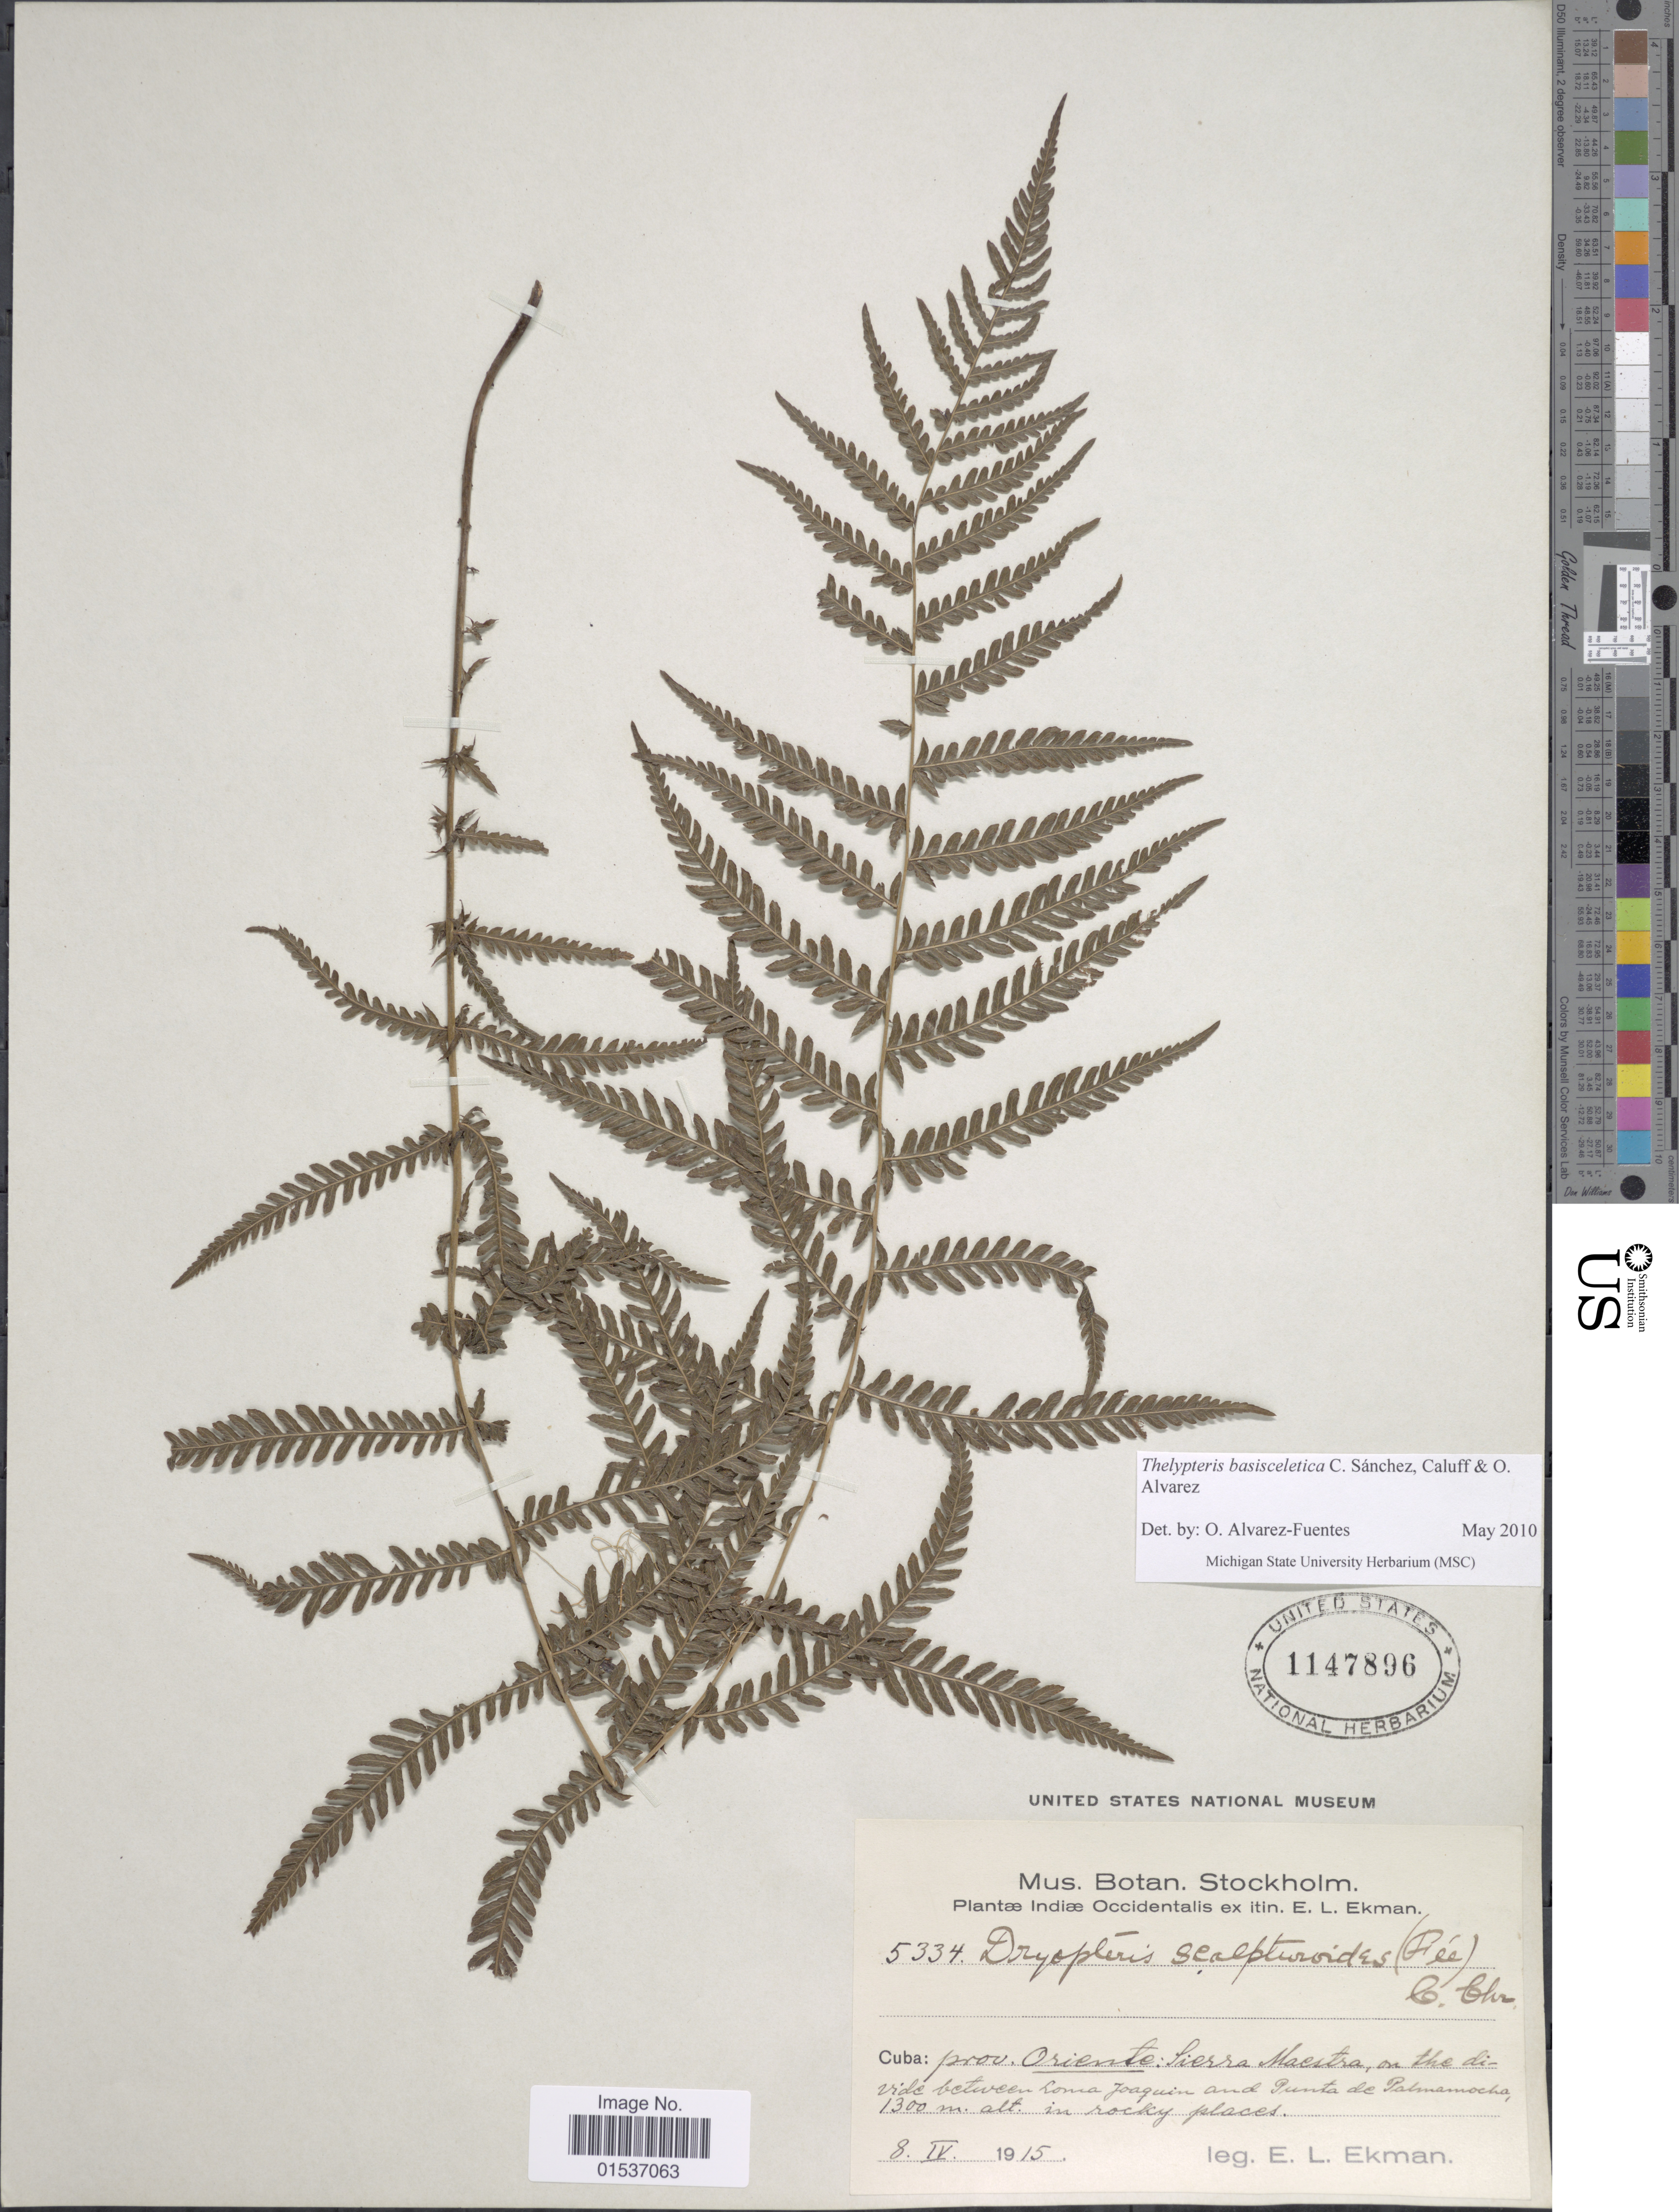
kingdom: Plantae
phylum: Tracheophyta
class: Polypodiopsida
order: Polypodiales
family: Thelypteridaceae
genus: Thelypteris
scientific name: Thelypteris basisceletica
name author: C. Sánchez et al.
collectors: E. L. Ekman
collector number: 5334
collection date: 1915-04-08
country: Cuba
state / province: Oriente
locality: Cuba: prov. Oriente: Sierra Maestra, on the divide between Loma Joaquin and Punta de Palmamocha.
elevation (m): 1300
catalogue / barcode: US 1147896